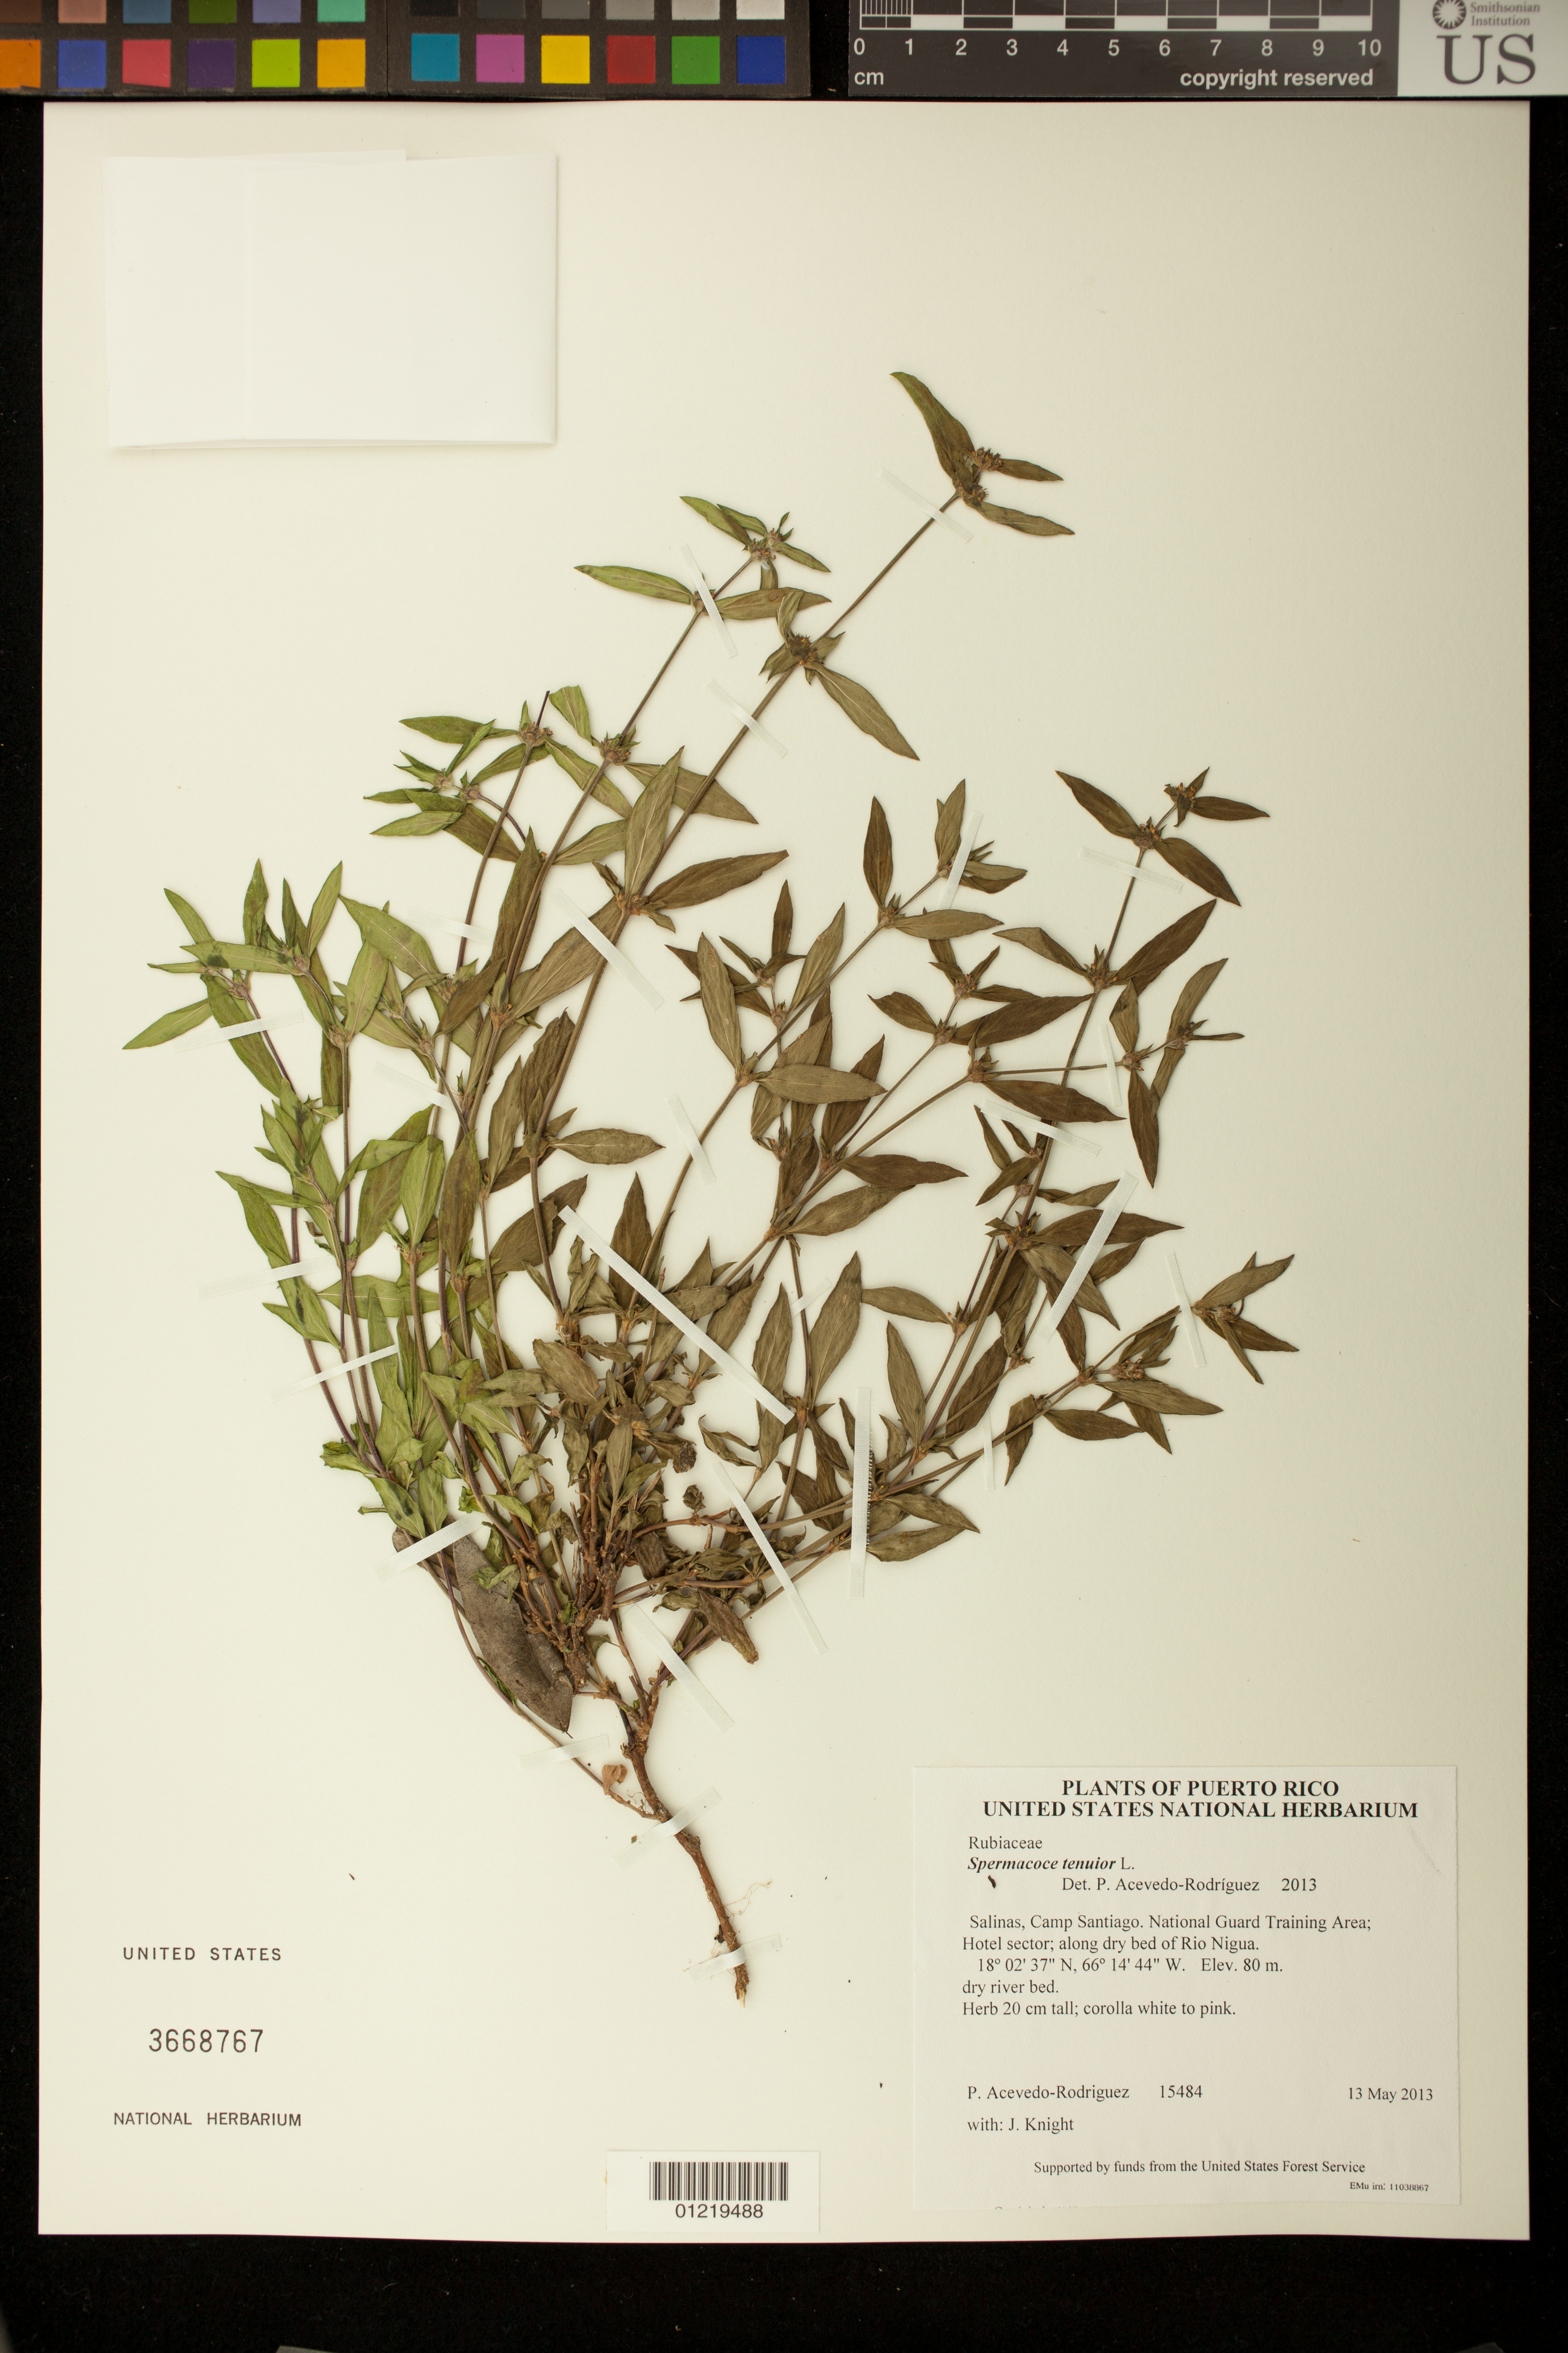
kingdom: Plantae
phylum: Tracheophyta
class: Magnoliopsida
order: Gentianales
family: Rubiaceae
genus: Spermacoce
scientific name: Spermacoce tenuior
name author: L.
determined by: Acevedo-Rodríguez, P., (BOT), Smithsonian Institution - National Museum of Natural History (UNITED STATES)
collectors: P. Acevedo-Rodr. & J. Knight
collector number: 15484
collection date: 2013-05-13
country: Puerto Rico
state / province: Salinas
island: Puerto Rico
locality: Camp Santiago. National Guard Training Area; Hotel sector; along dry bed of Rio Nigua.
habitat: dry river bed.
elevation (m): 80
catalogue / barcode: US 3668767